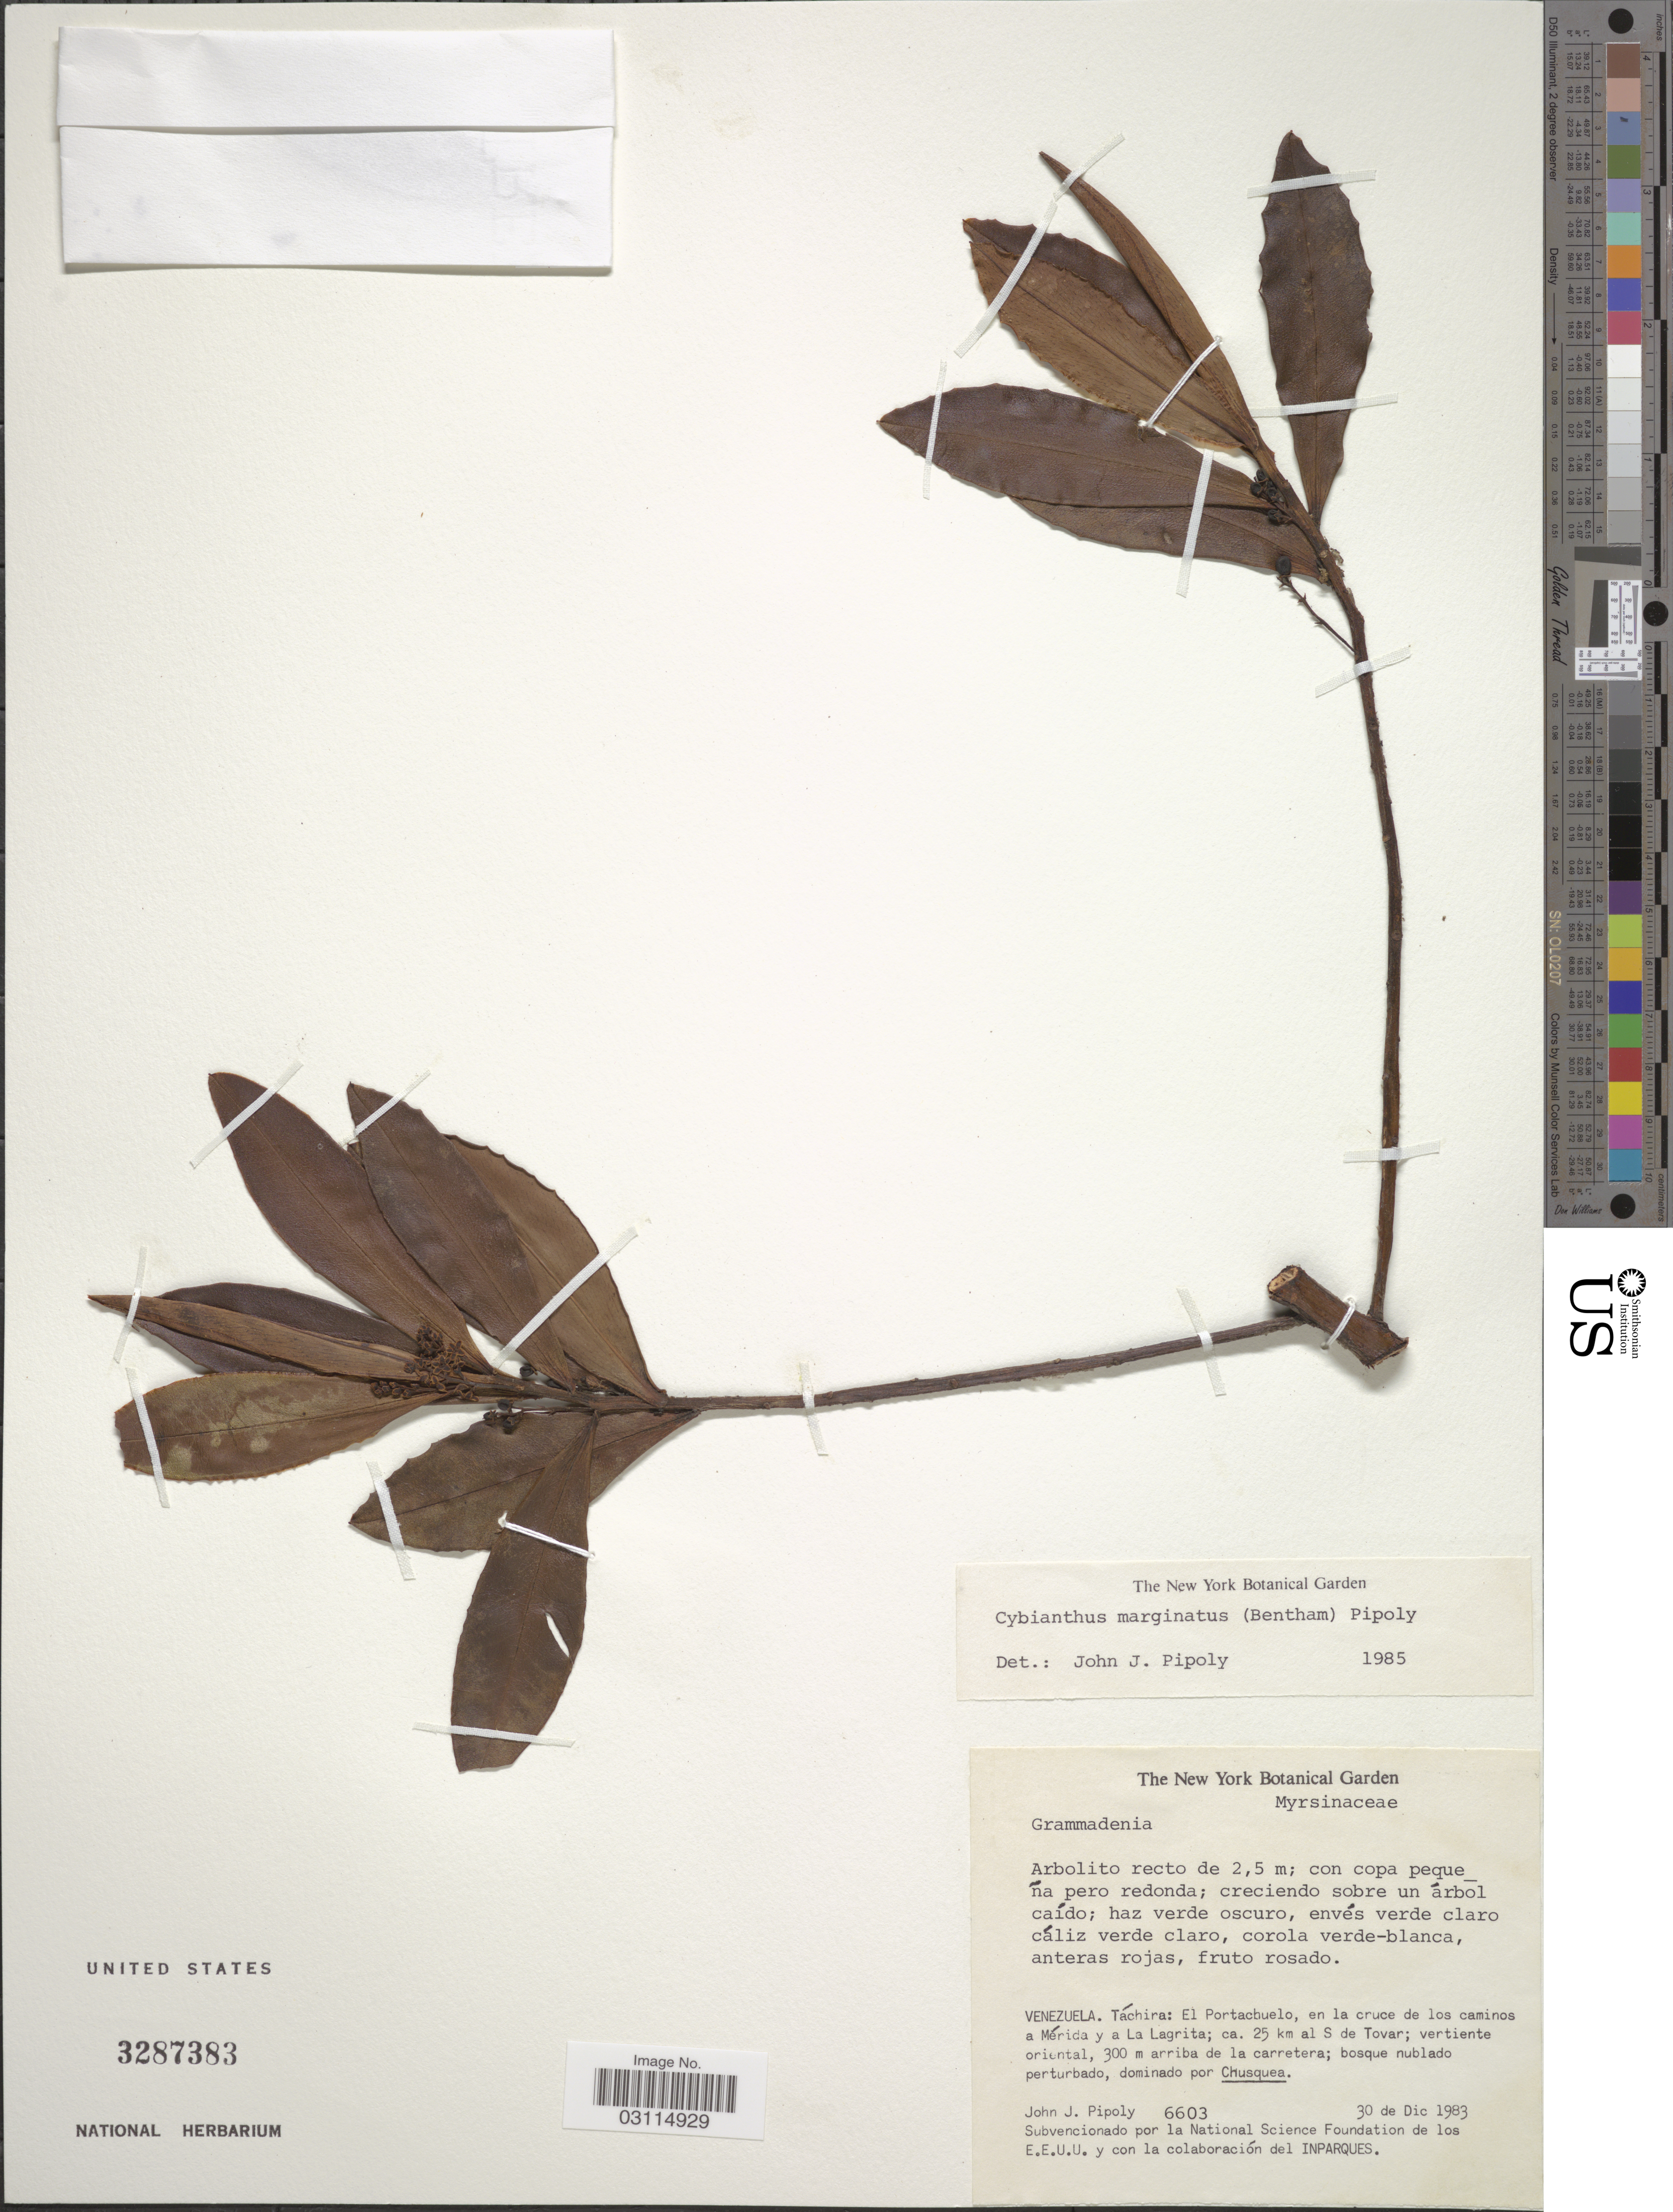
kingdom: Plantae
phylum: Tracheophyta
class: Magnoliopsida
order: Ericales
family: Primulaceae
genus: Cybianthus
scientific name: Cybianthus marginatus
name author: (Benth.) Pipoly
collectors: J. J. Pipoly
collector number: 6603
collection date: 1983-12-30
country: Venezuela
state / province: Tachira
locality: El Portachuelo, en la cruce de los caminos a Mérida y a La Lagrita; ca. 25 km al S de Tovar; vertiente oriental, 300 m arriba de la carretera.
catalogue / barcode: US 3287383